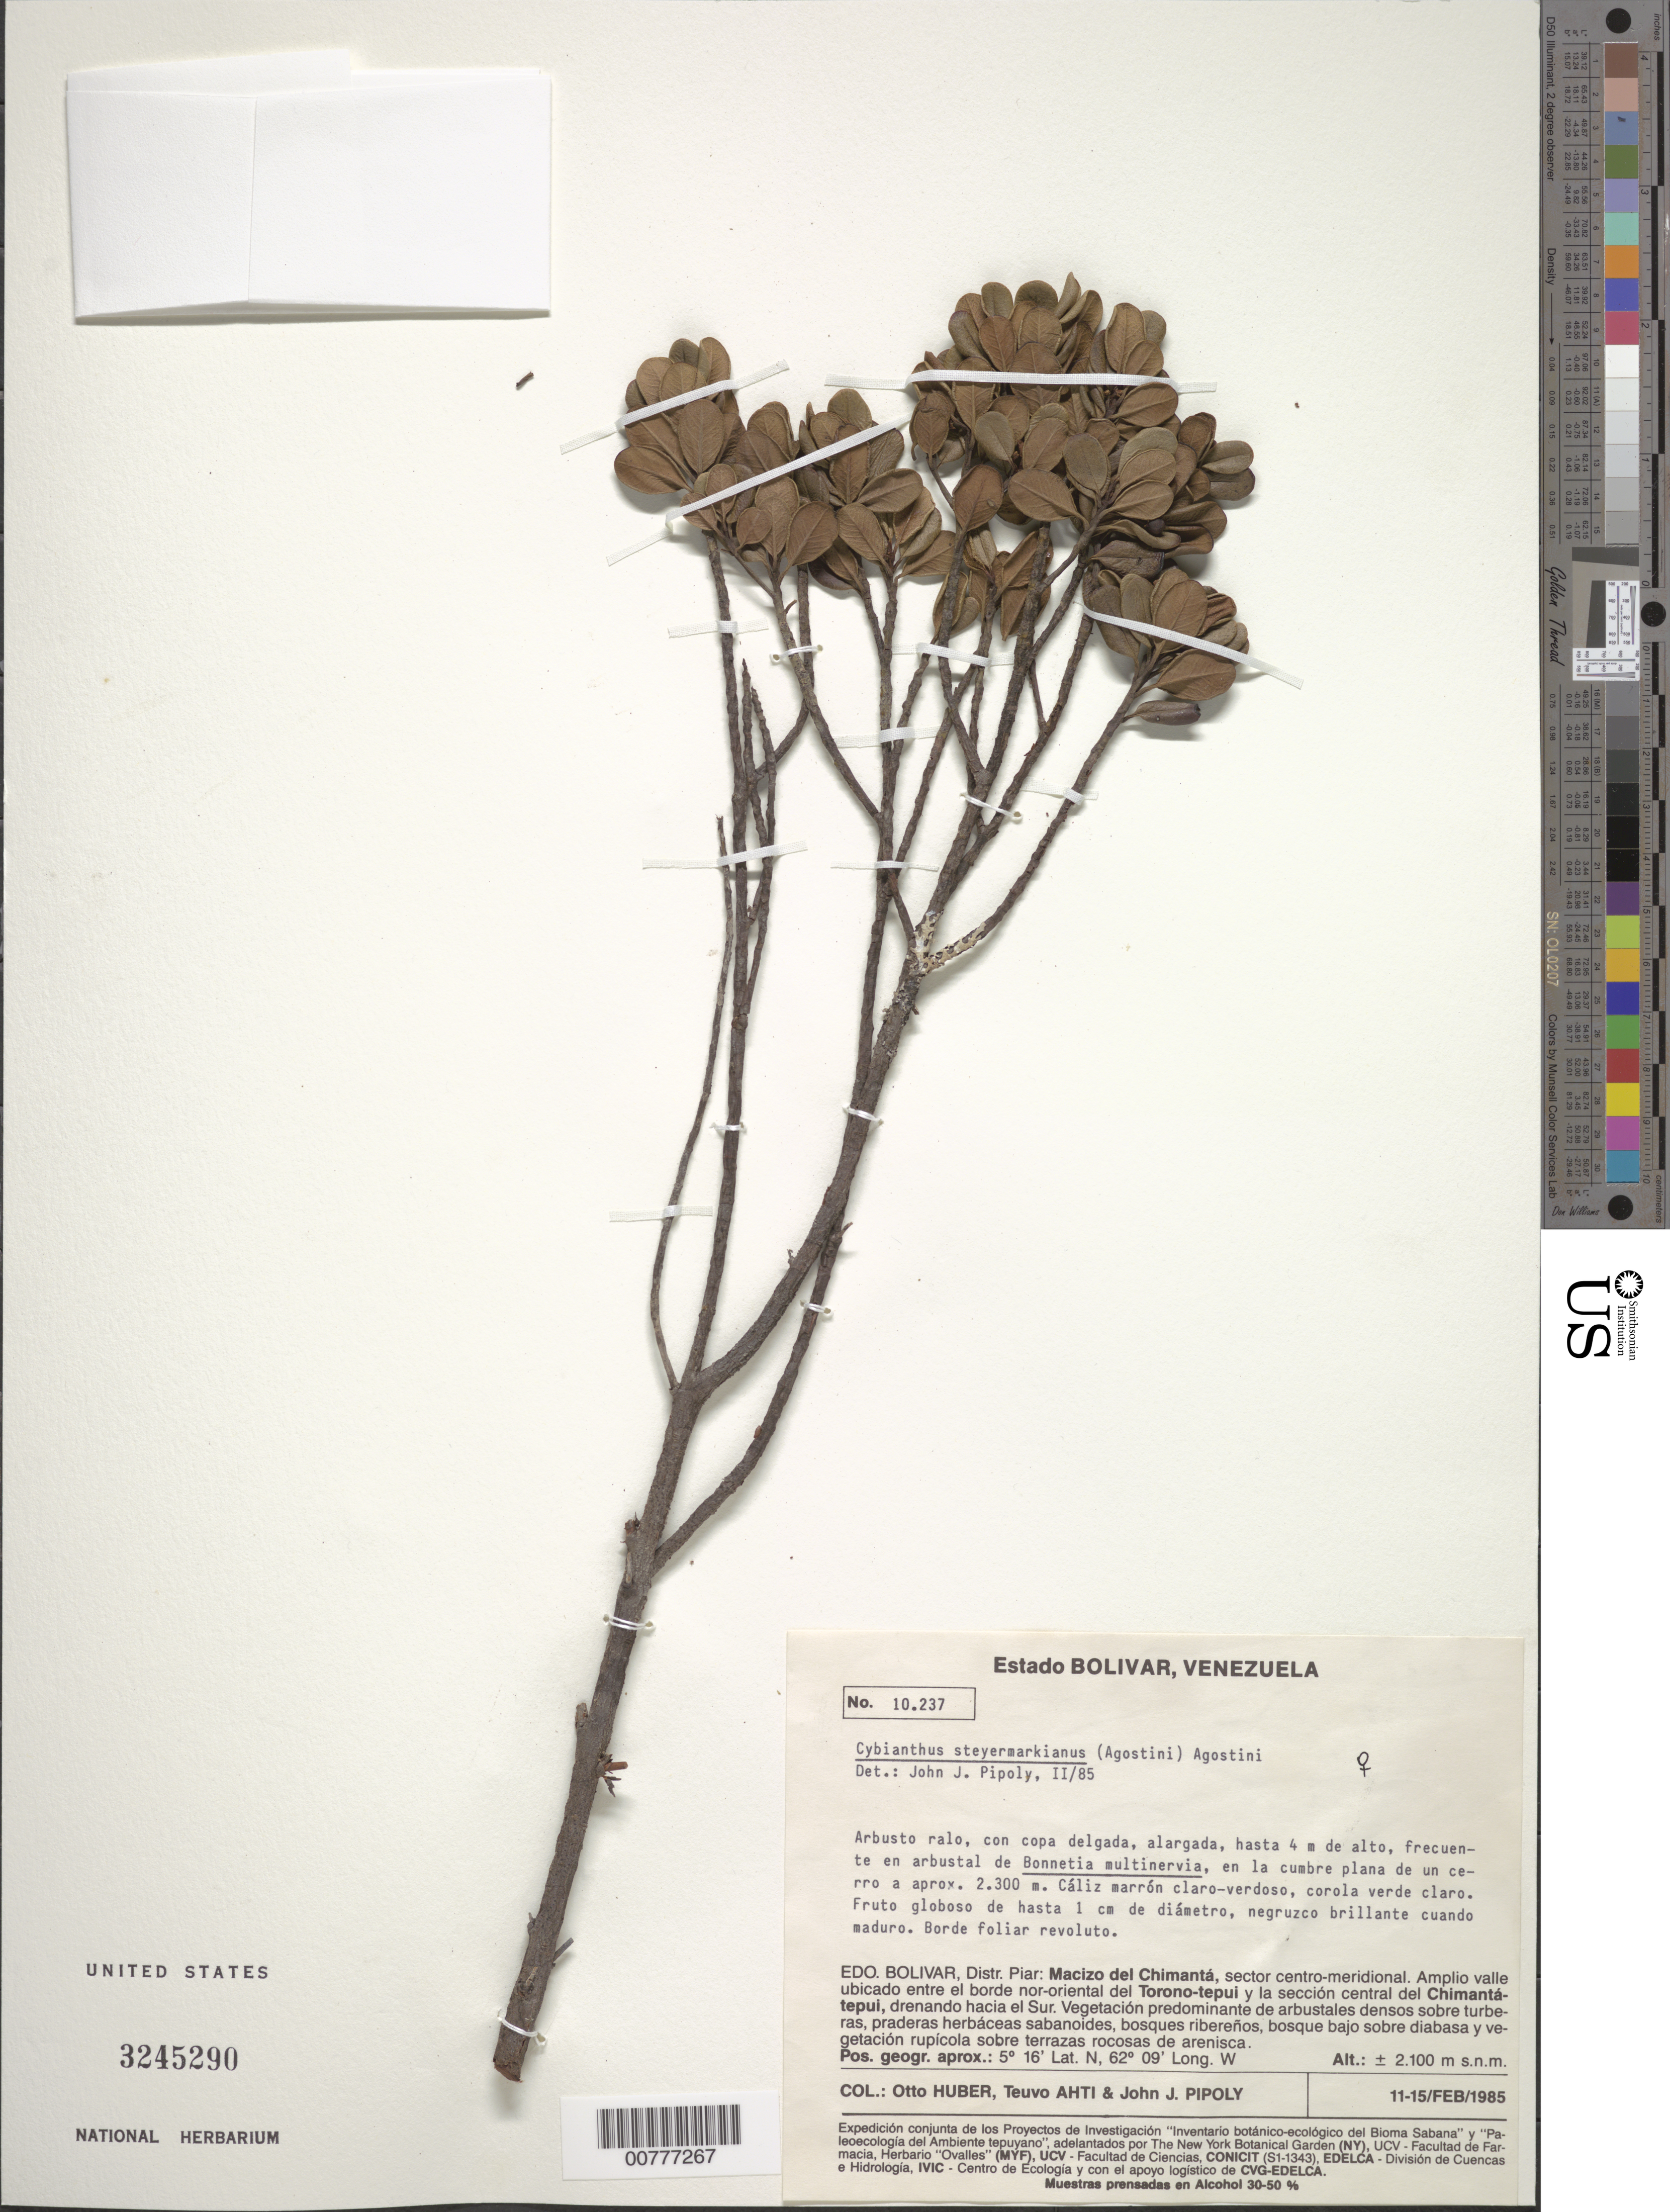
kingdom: Plantae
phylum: Tracheophyta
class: Magnoliopsida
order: Ericales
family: Primulaceae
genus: Cybianthus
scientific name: Cybianthus steyermarkianus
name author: (G. Agostini) G. Agostini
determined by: Pipoly, J. J., III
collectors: O. Huber, T. T. Ahti & O. Huber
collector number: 10237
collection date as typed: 11-Feb-85 to 15-Feb-85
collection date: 1985-02-11/1985-02-15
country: Venezuela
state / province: Bolívar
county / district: Piar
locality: Macizo del Chimantá, sector centro-meridional; amplio valle ubicado entre el borde nor-oriental del Torono-tepuí y la sección central del Chimantá-tepuí, drenando hacia el Sur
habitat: Arbustal de Bonnetia multinerva. Vegetación predominante de arbustales denso sobre turberas, praderas herbáceas sabanoides, bosques …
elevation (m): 2300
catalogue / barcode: US 3245290